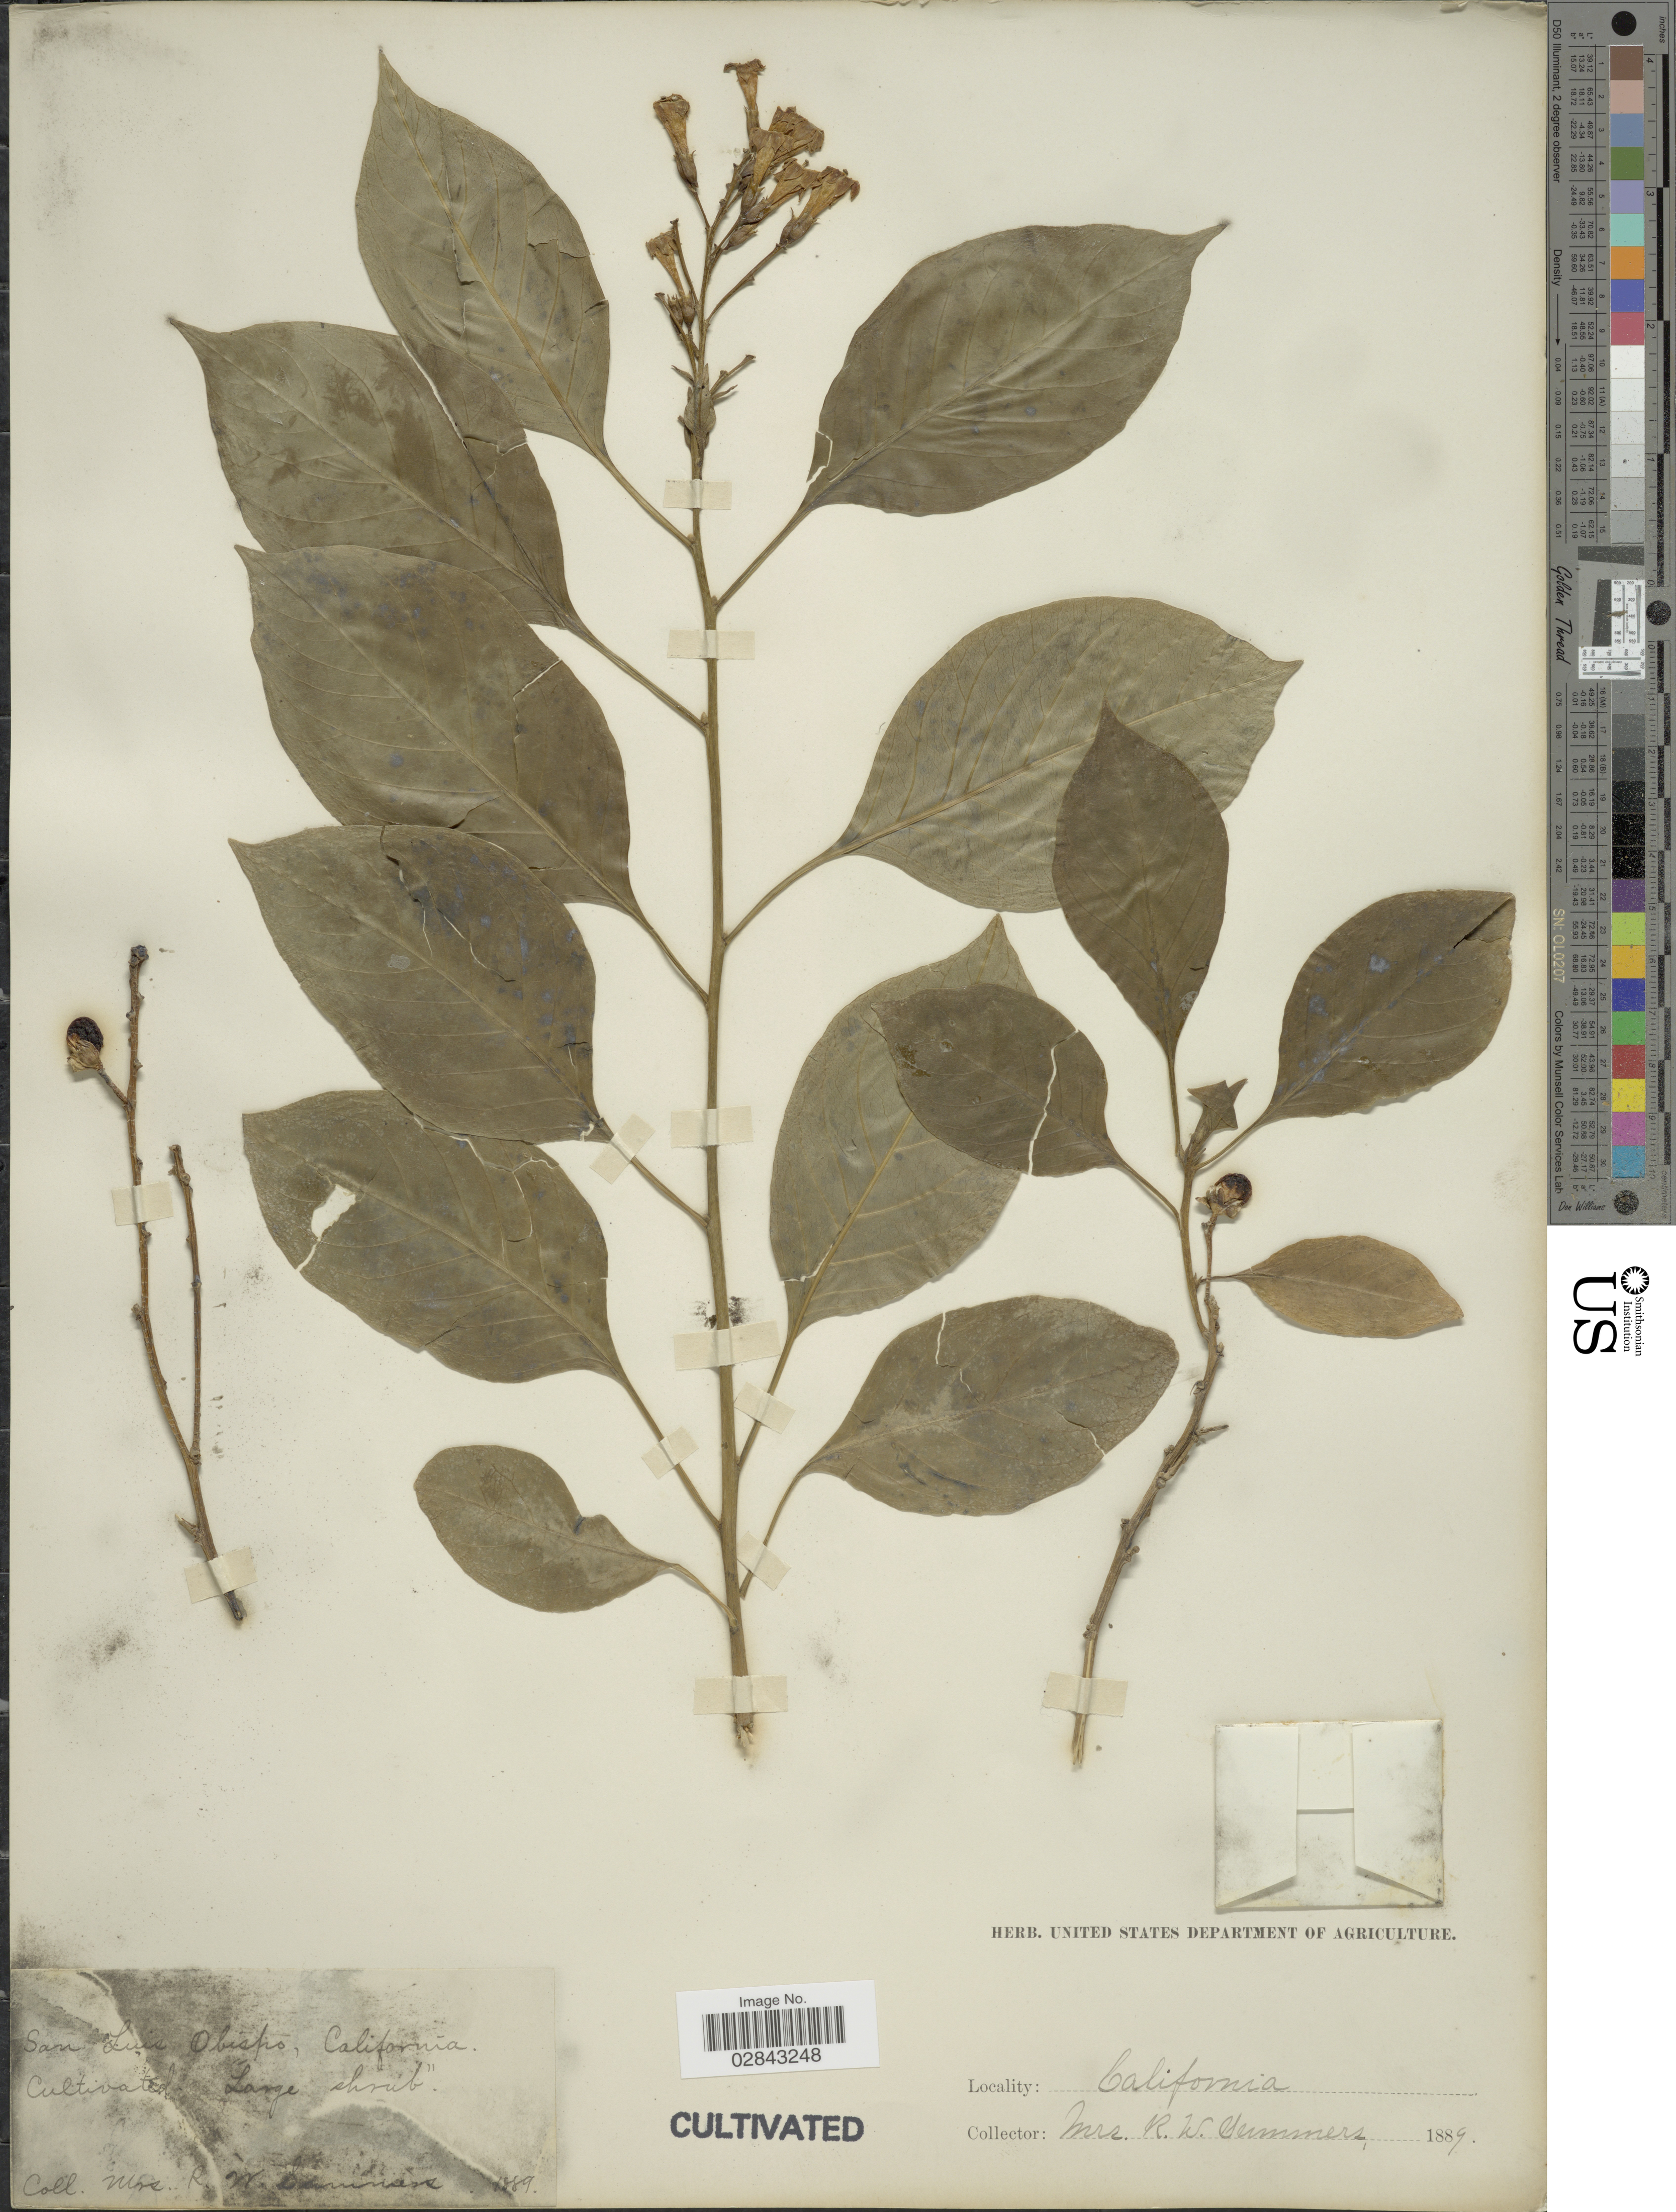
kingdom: Plantae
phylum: Tracheophyta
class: Magnoliopsida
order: Solanales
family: Solanaceae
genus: Cestrum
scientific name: Cestrum aurantiacum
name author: Lindley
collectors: R. Summers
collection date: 1889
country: United States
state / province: California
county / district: San Luis Obispo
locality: San Luis Obispo.